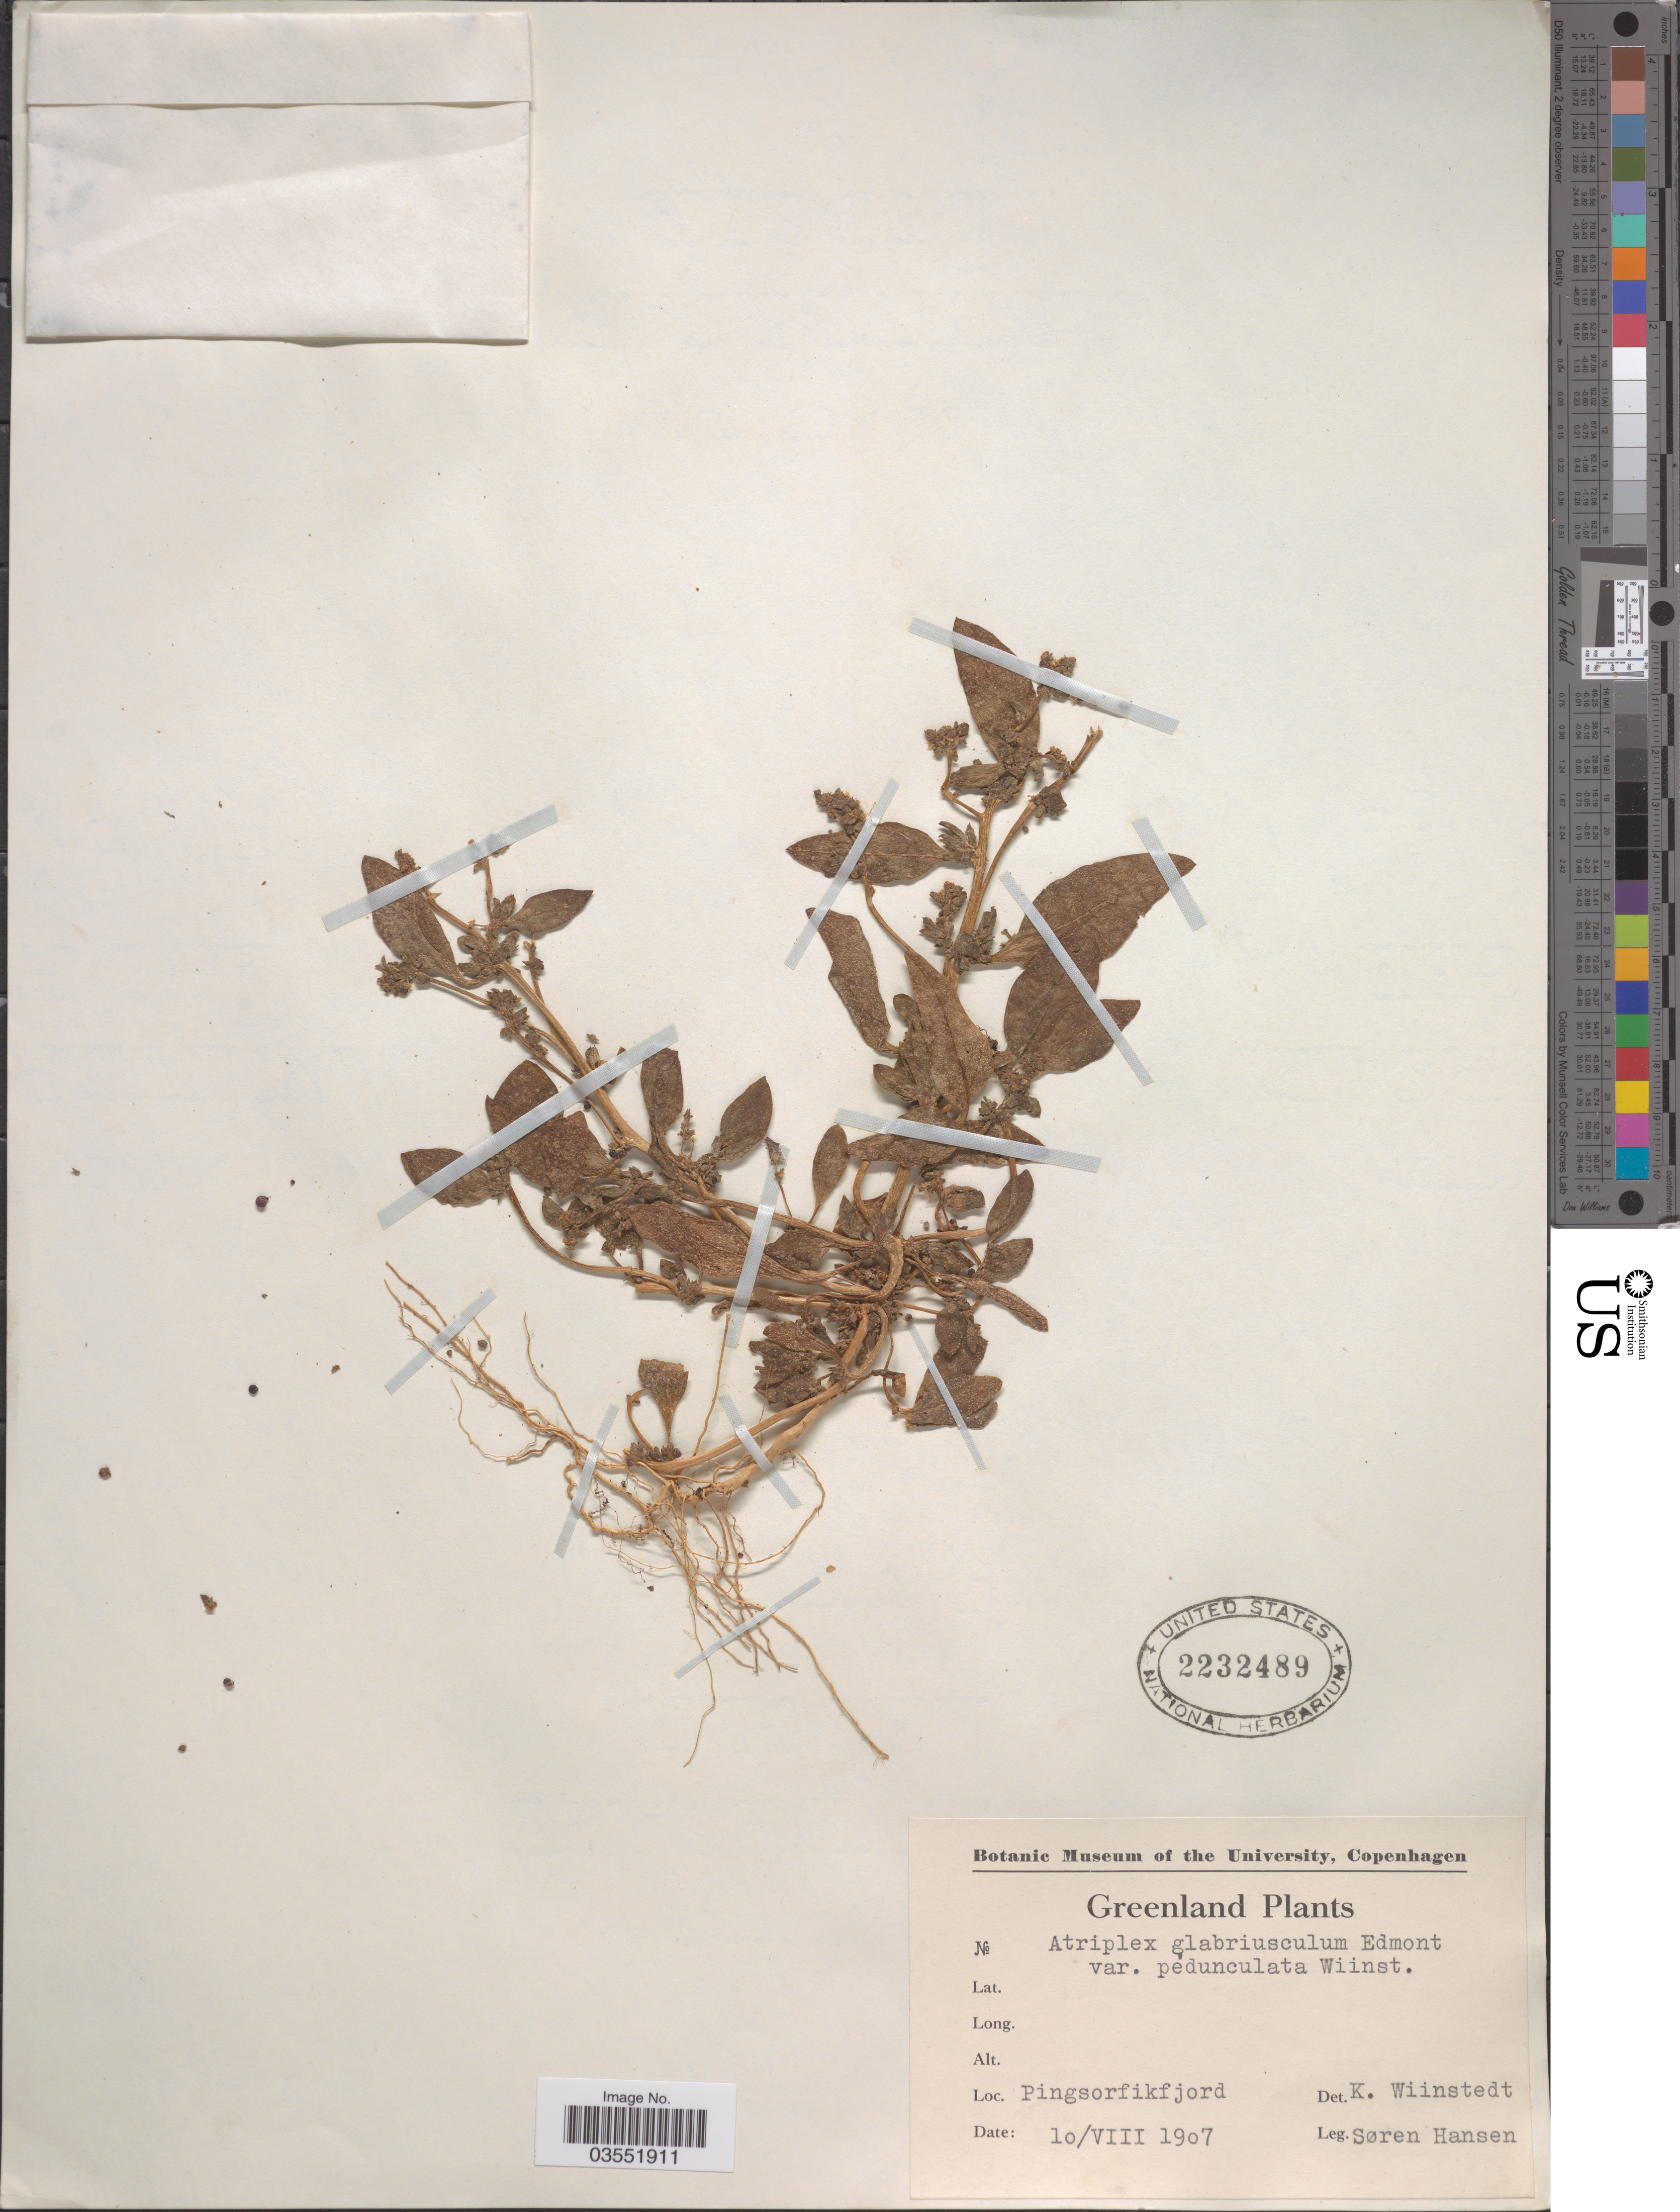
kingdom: Plantae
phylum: Tracheophyta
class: Magnoliopsida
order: Caryophyllales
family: Amaranthaceae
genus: Atriplex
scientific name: Atriplex glabriuscula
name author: Edmondston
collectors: S. Hansen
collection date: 1907-08-10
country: Greenland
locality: Pingsorfikfjord.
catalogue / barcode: US 2232489